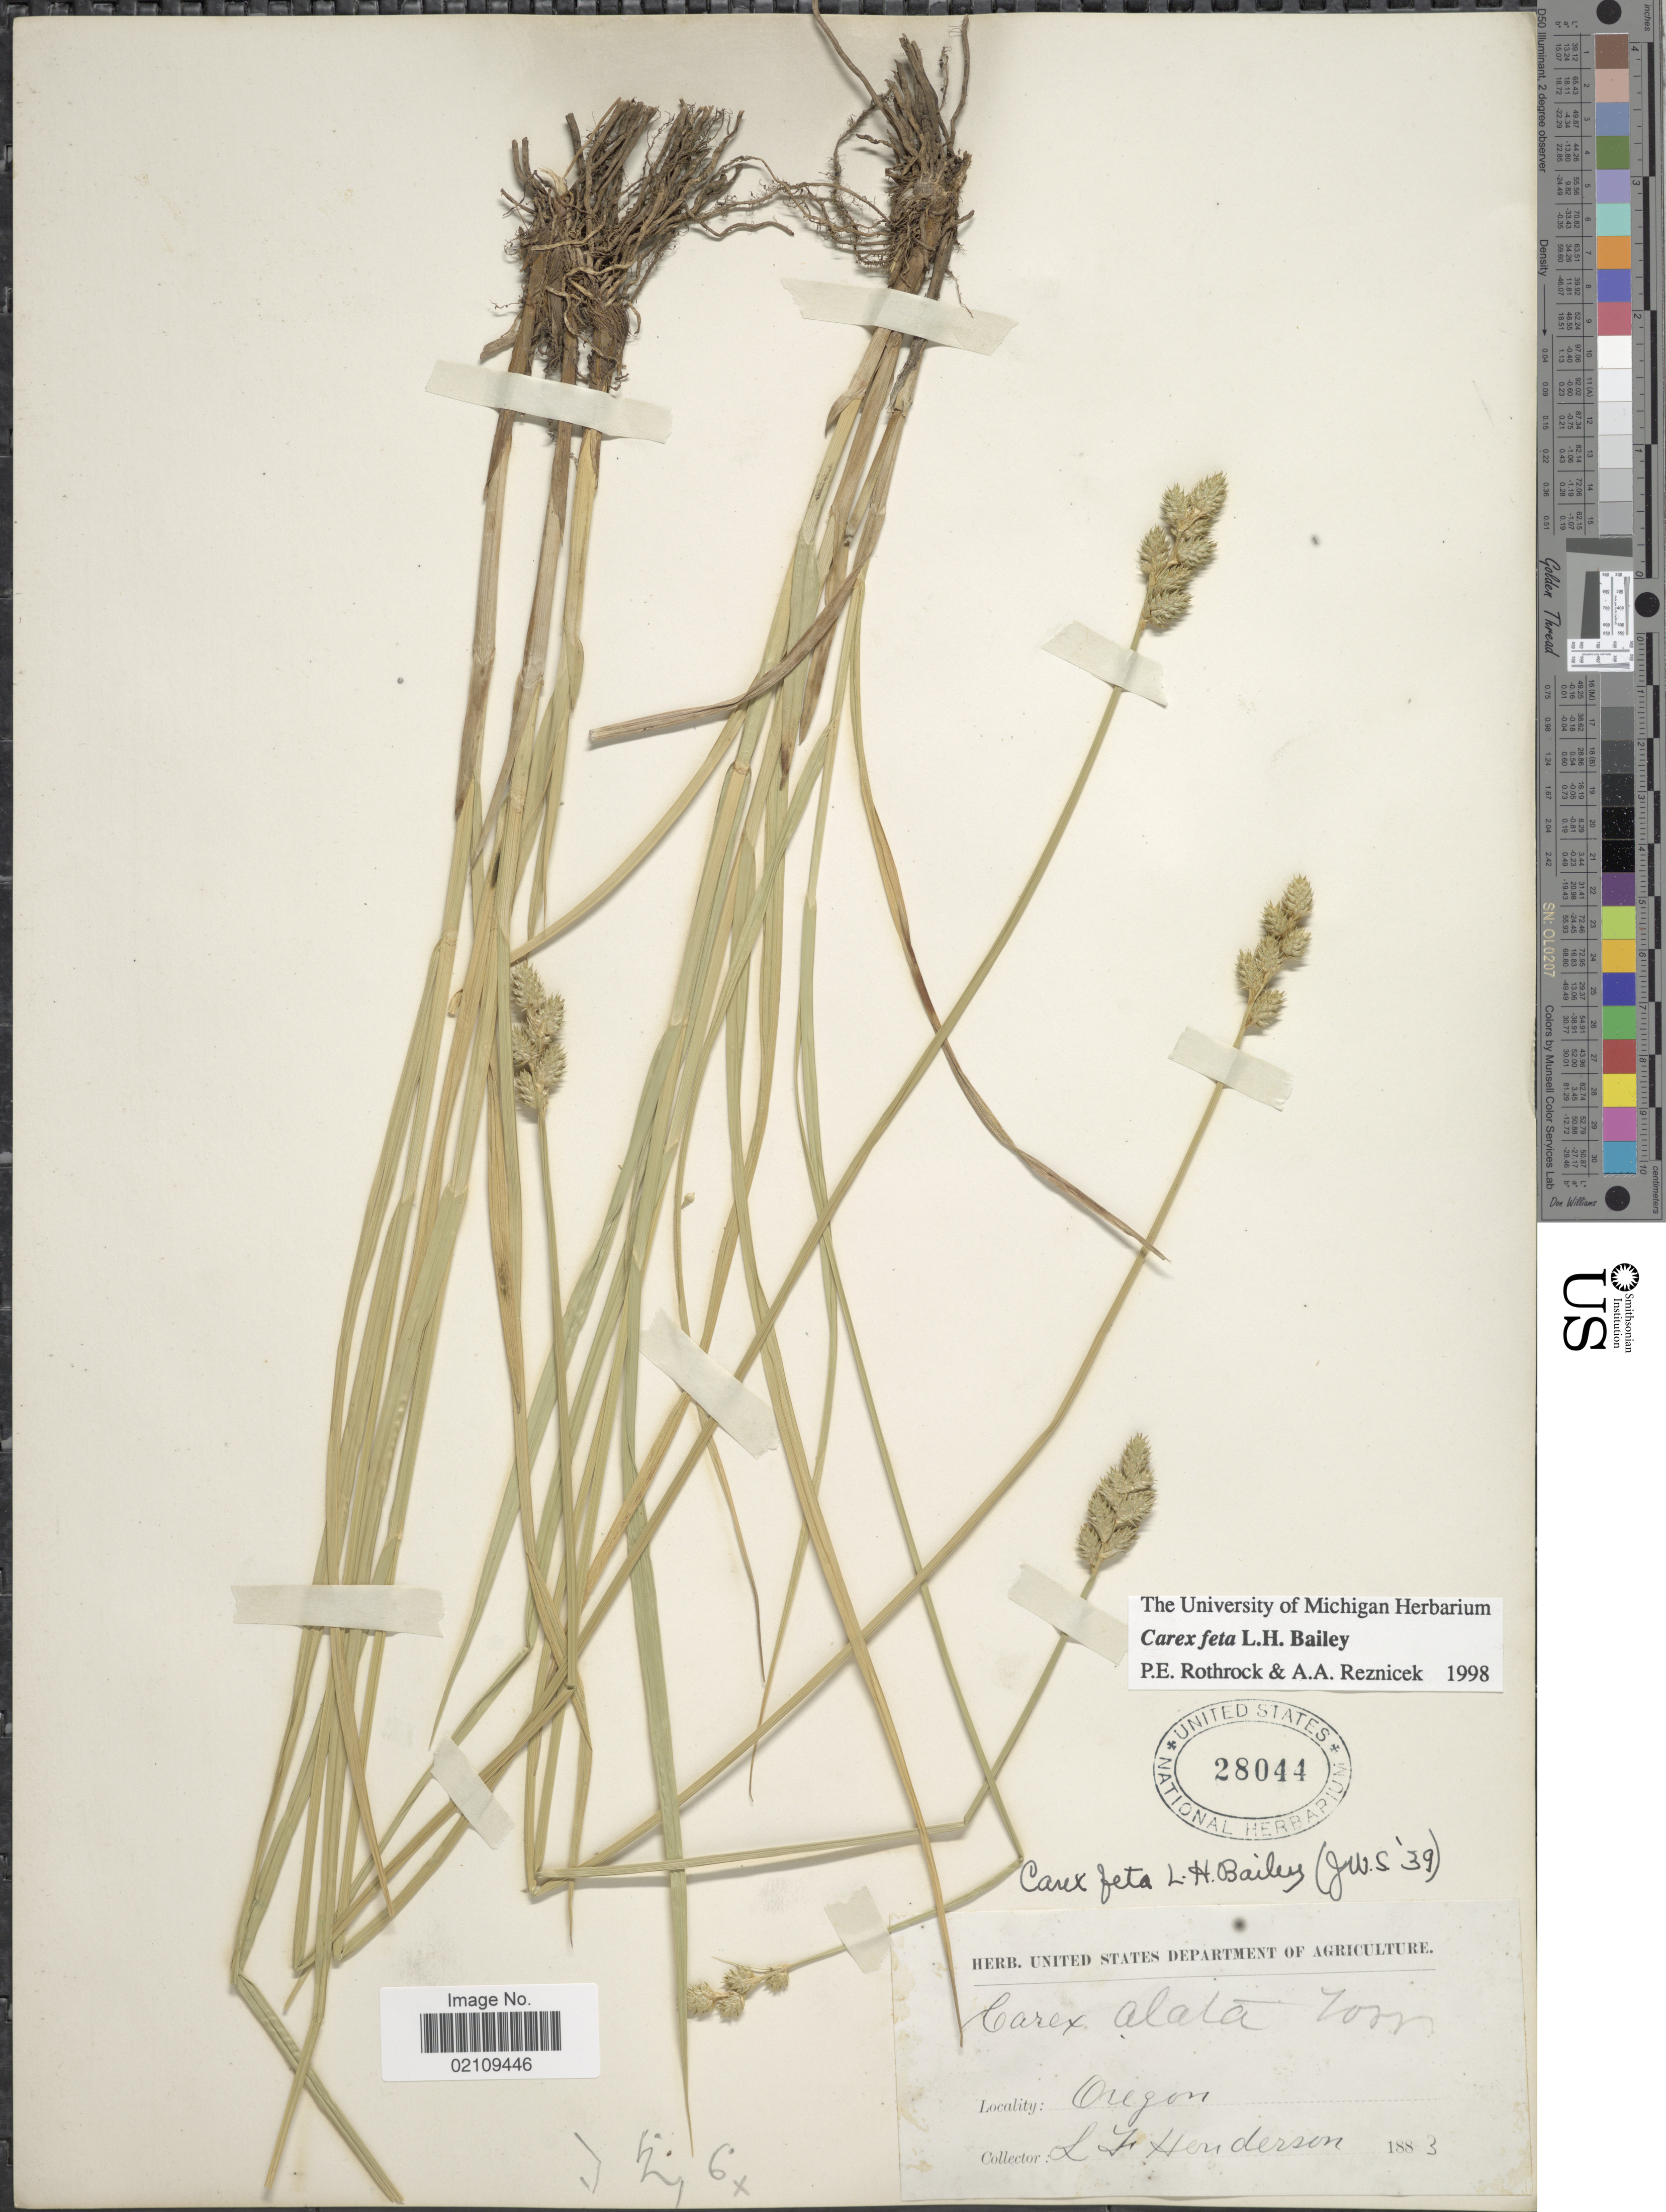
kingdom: Plantae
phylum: Tracheophyta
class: Liliopsida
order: Poales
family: Cyperaceae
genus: Carex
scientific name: Carex feta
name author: L.H. Bailey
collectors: L. Henderson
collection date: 1883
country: United States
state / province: Oregon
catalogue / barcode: US 28044